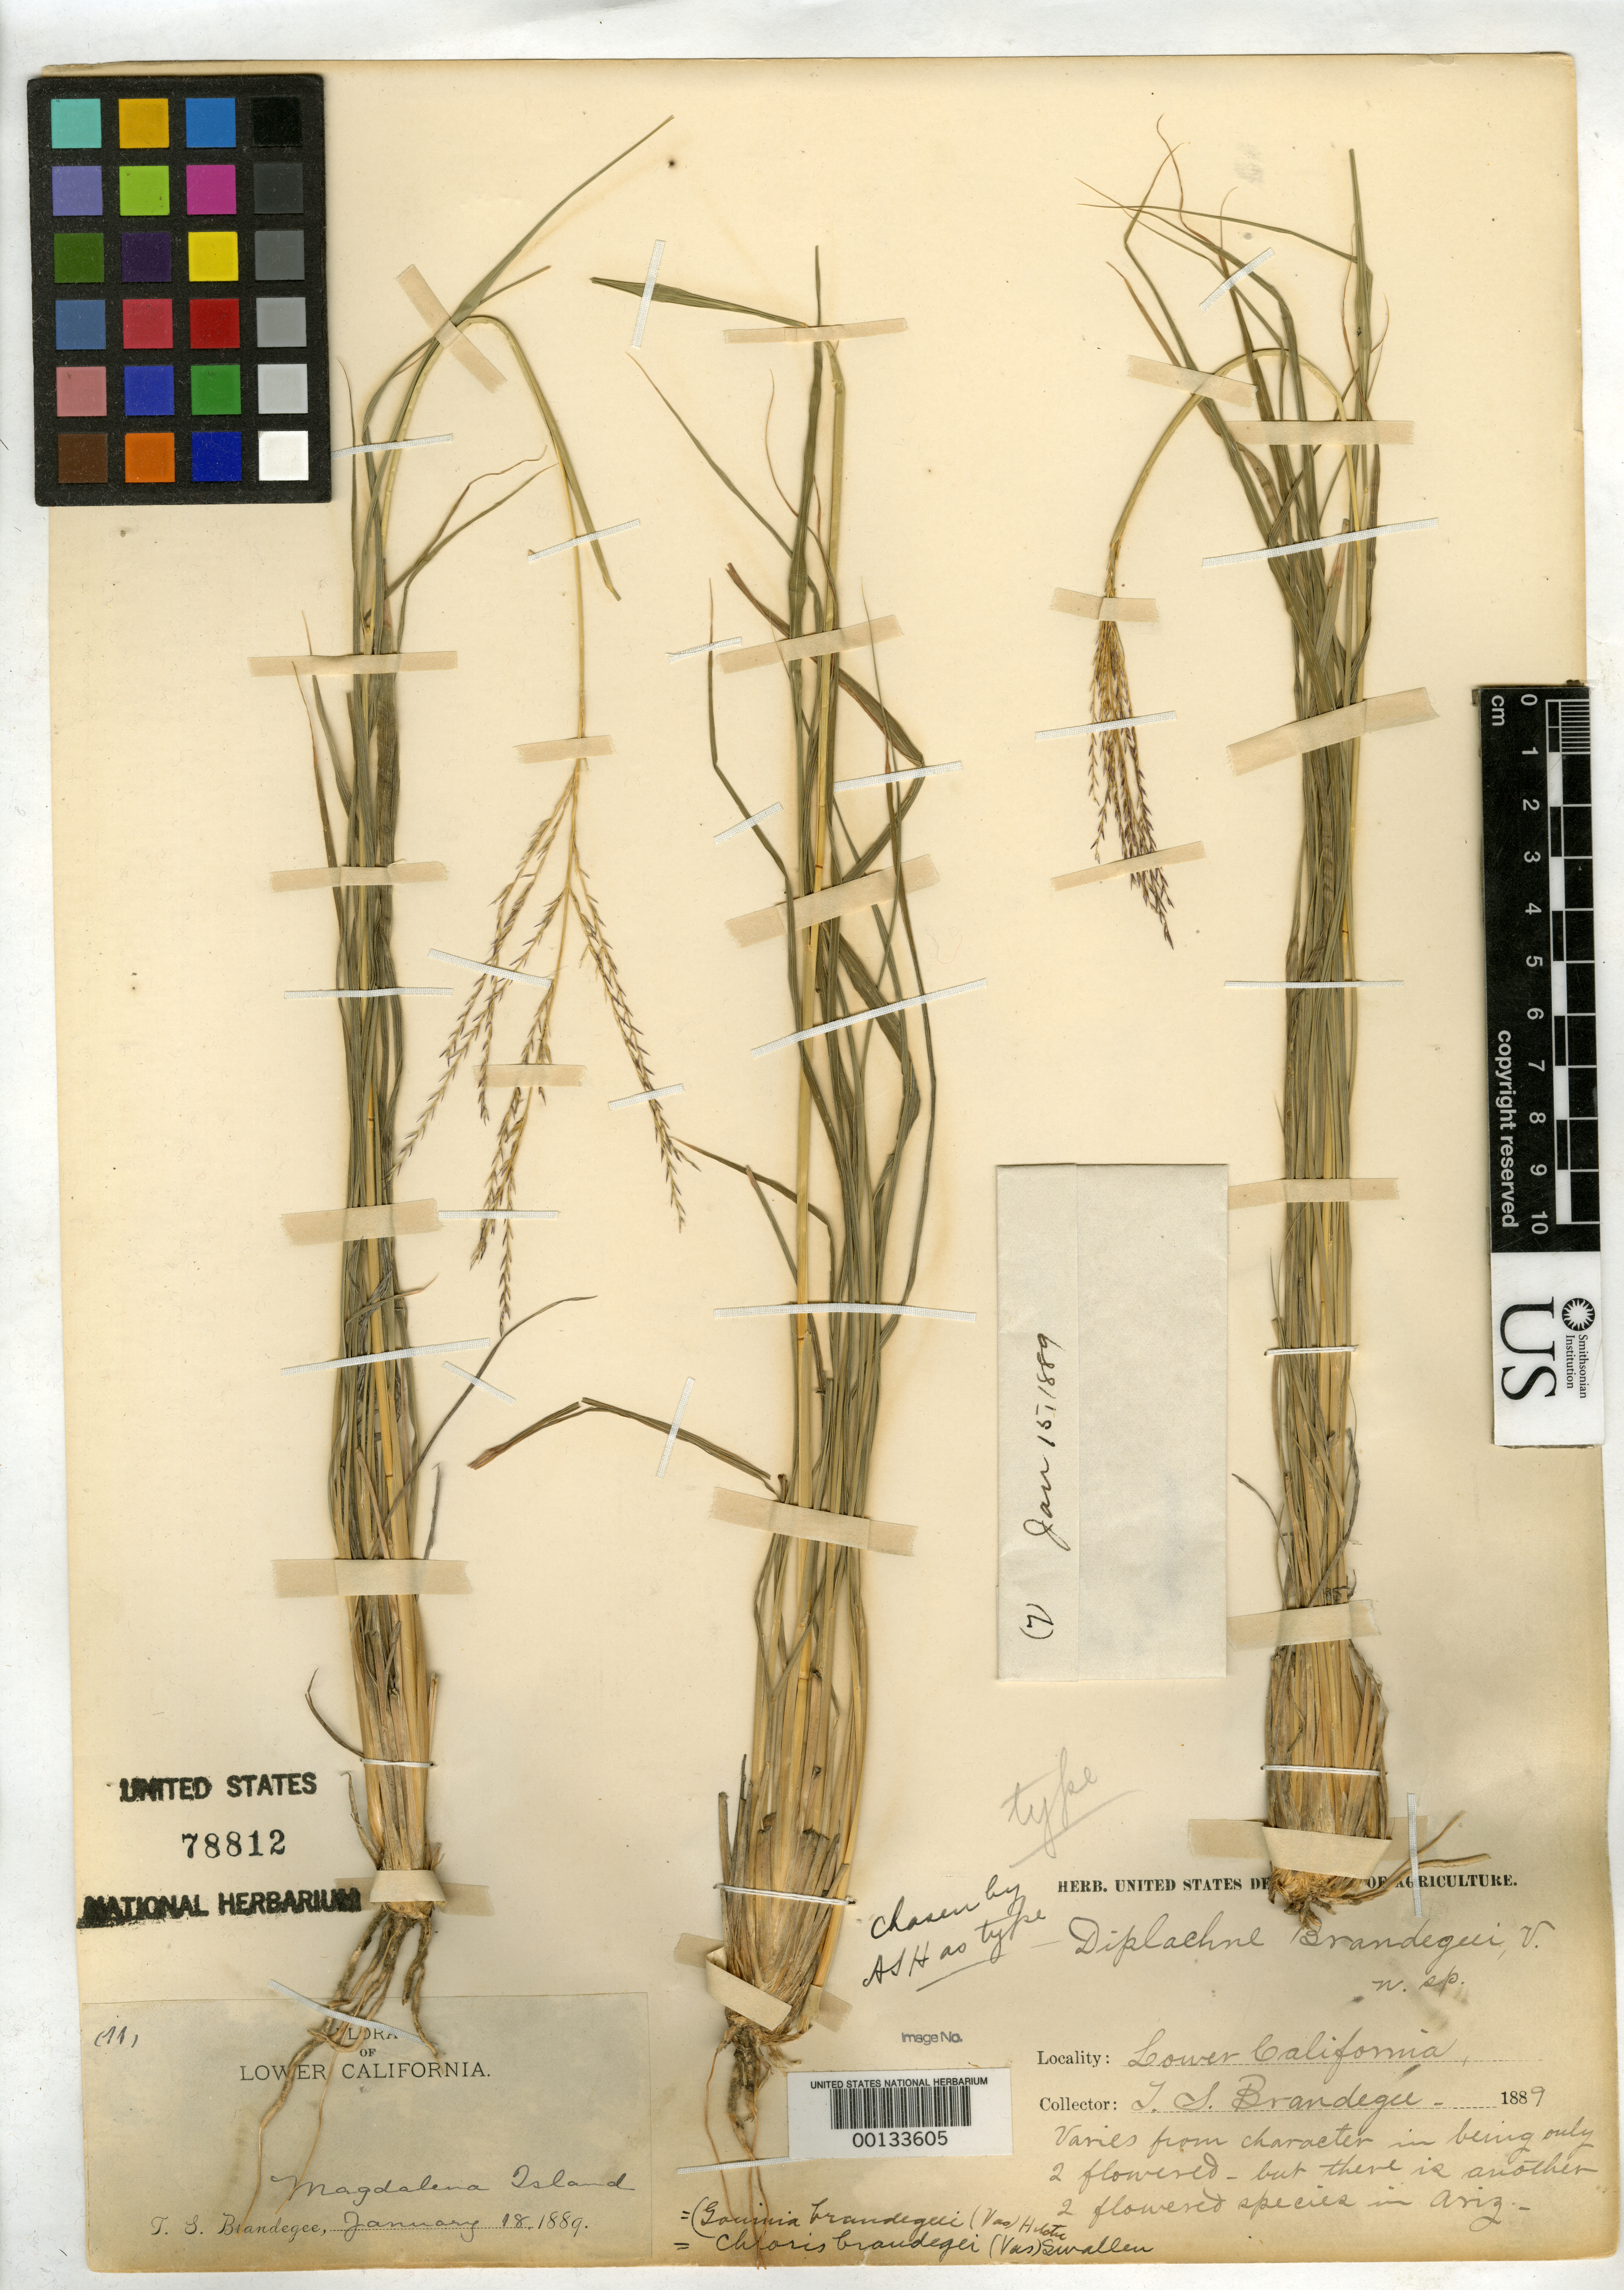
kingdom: Plantae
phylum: Tracheophyta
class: Liliopsida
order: Poales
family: Poaceae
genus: Diplachne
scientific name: Diplachne brandegei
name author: Vasey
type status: Syntype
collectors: T. S. Brandegee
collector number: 11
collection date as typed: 18 Jan 1889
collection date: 1889-01-18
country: Mexico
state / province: Baja California Sur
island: Magdalena Island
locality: Lower California, Magdalena Island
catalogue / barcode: US 78812